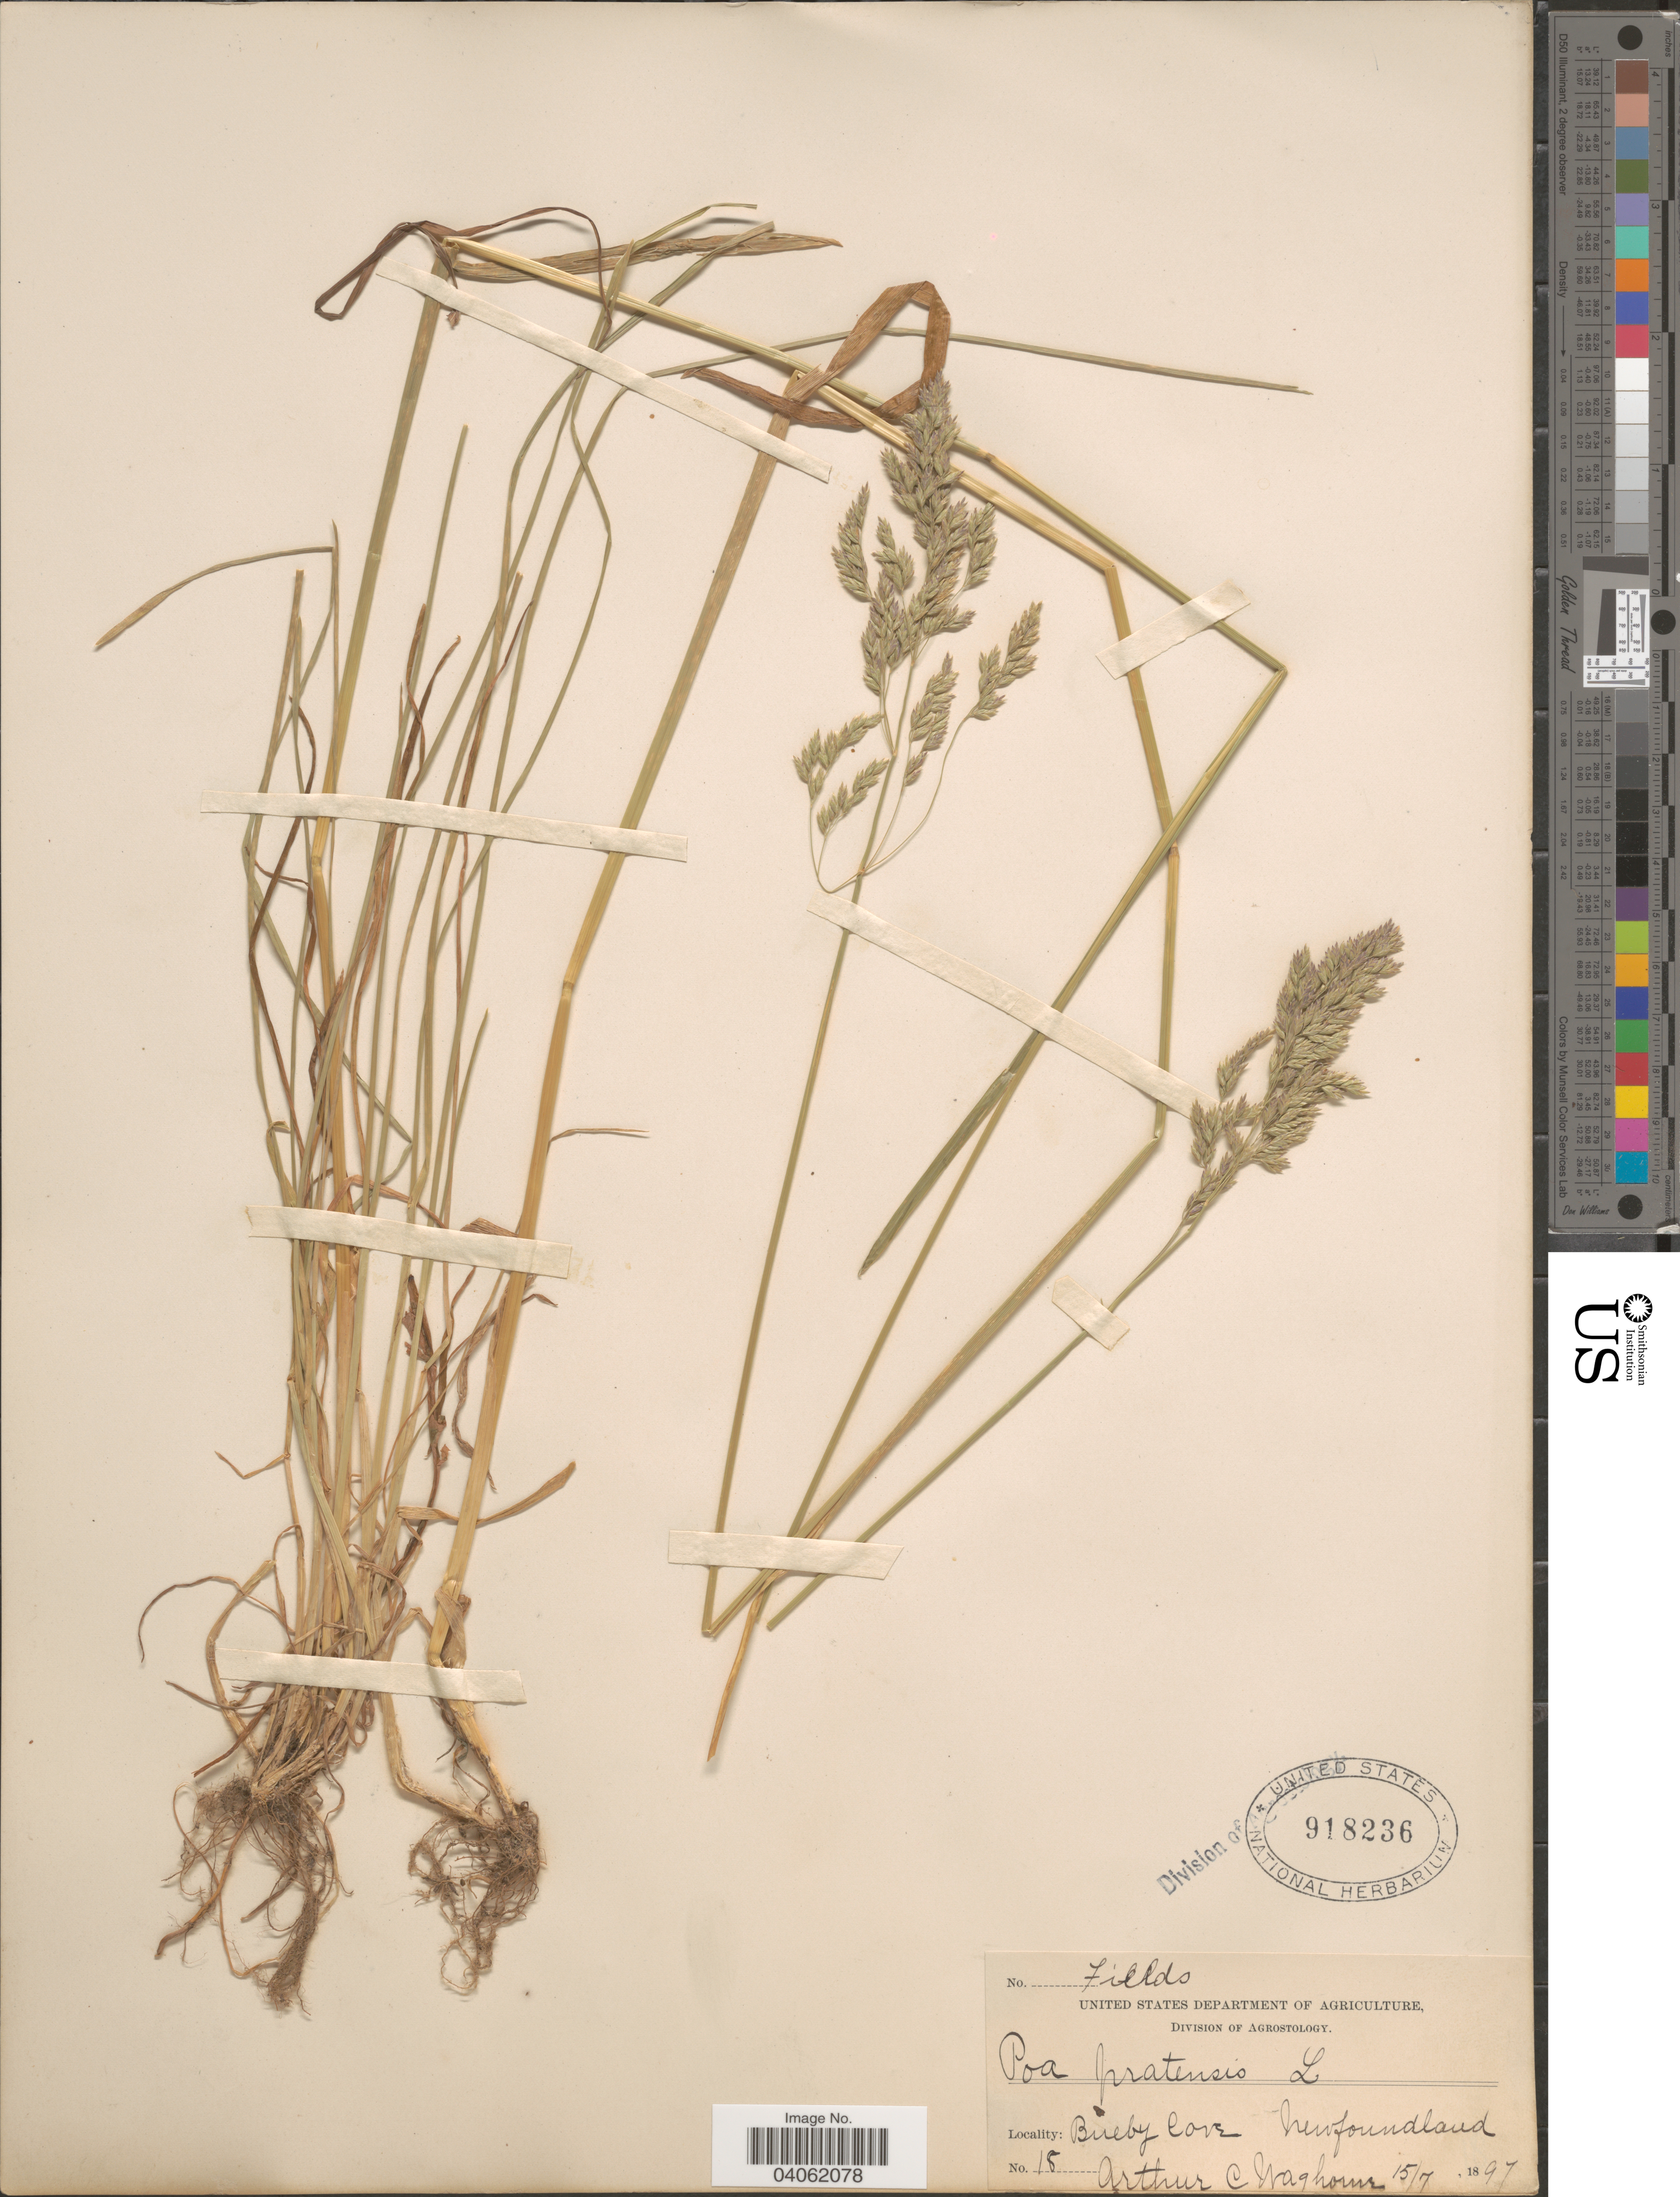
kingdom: Plantae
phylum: Tracheophyta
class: Liliopsida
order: Poales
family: Poaceae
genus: Poa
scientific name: Poa pratensis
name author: L.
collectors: A. Waghorne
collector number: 18*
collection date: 1897-07-15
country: Canada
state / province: Newfoundland and Labrador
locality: Birchy Cove. Newfoundland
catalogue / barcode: US 918236